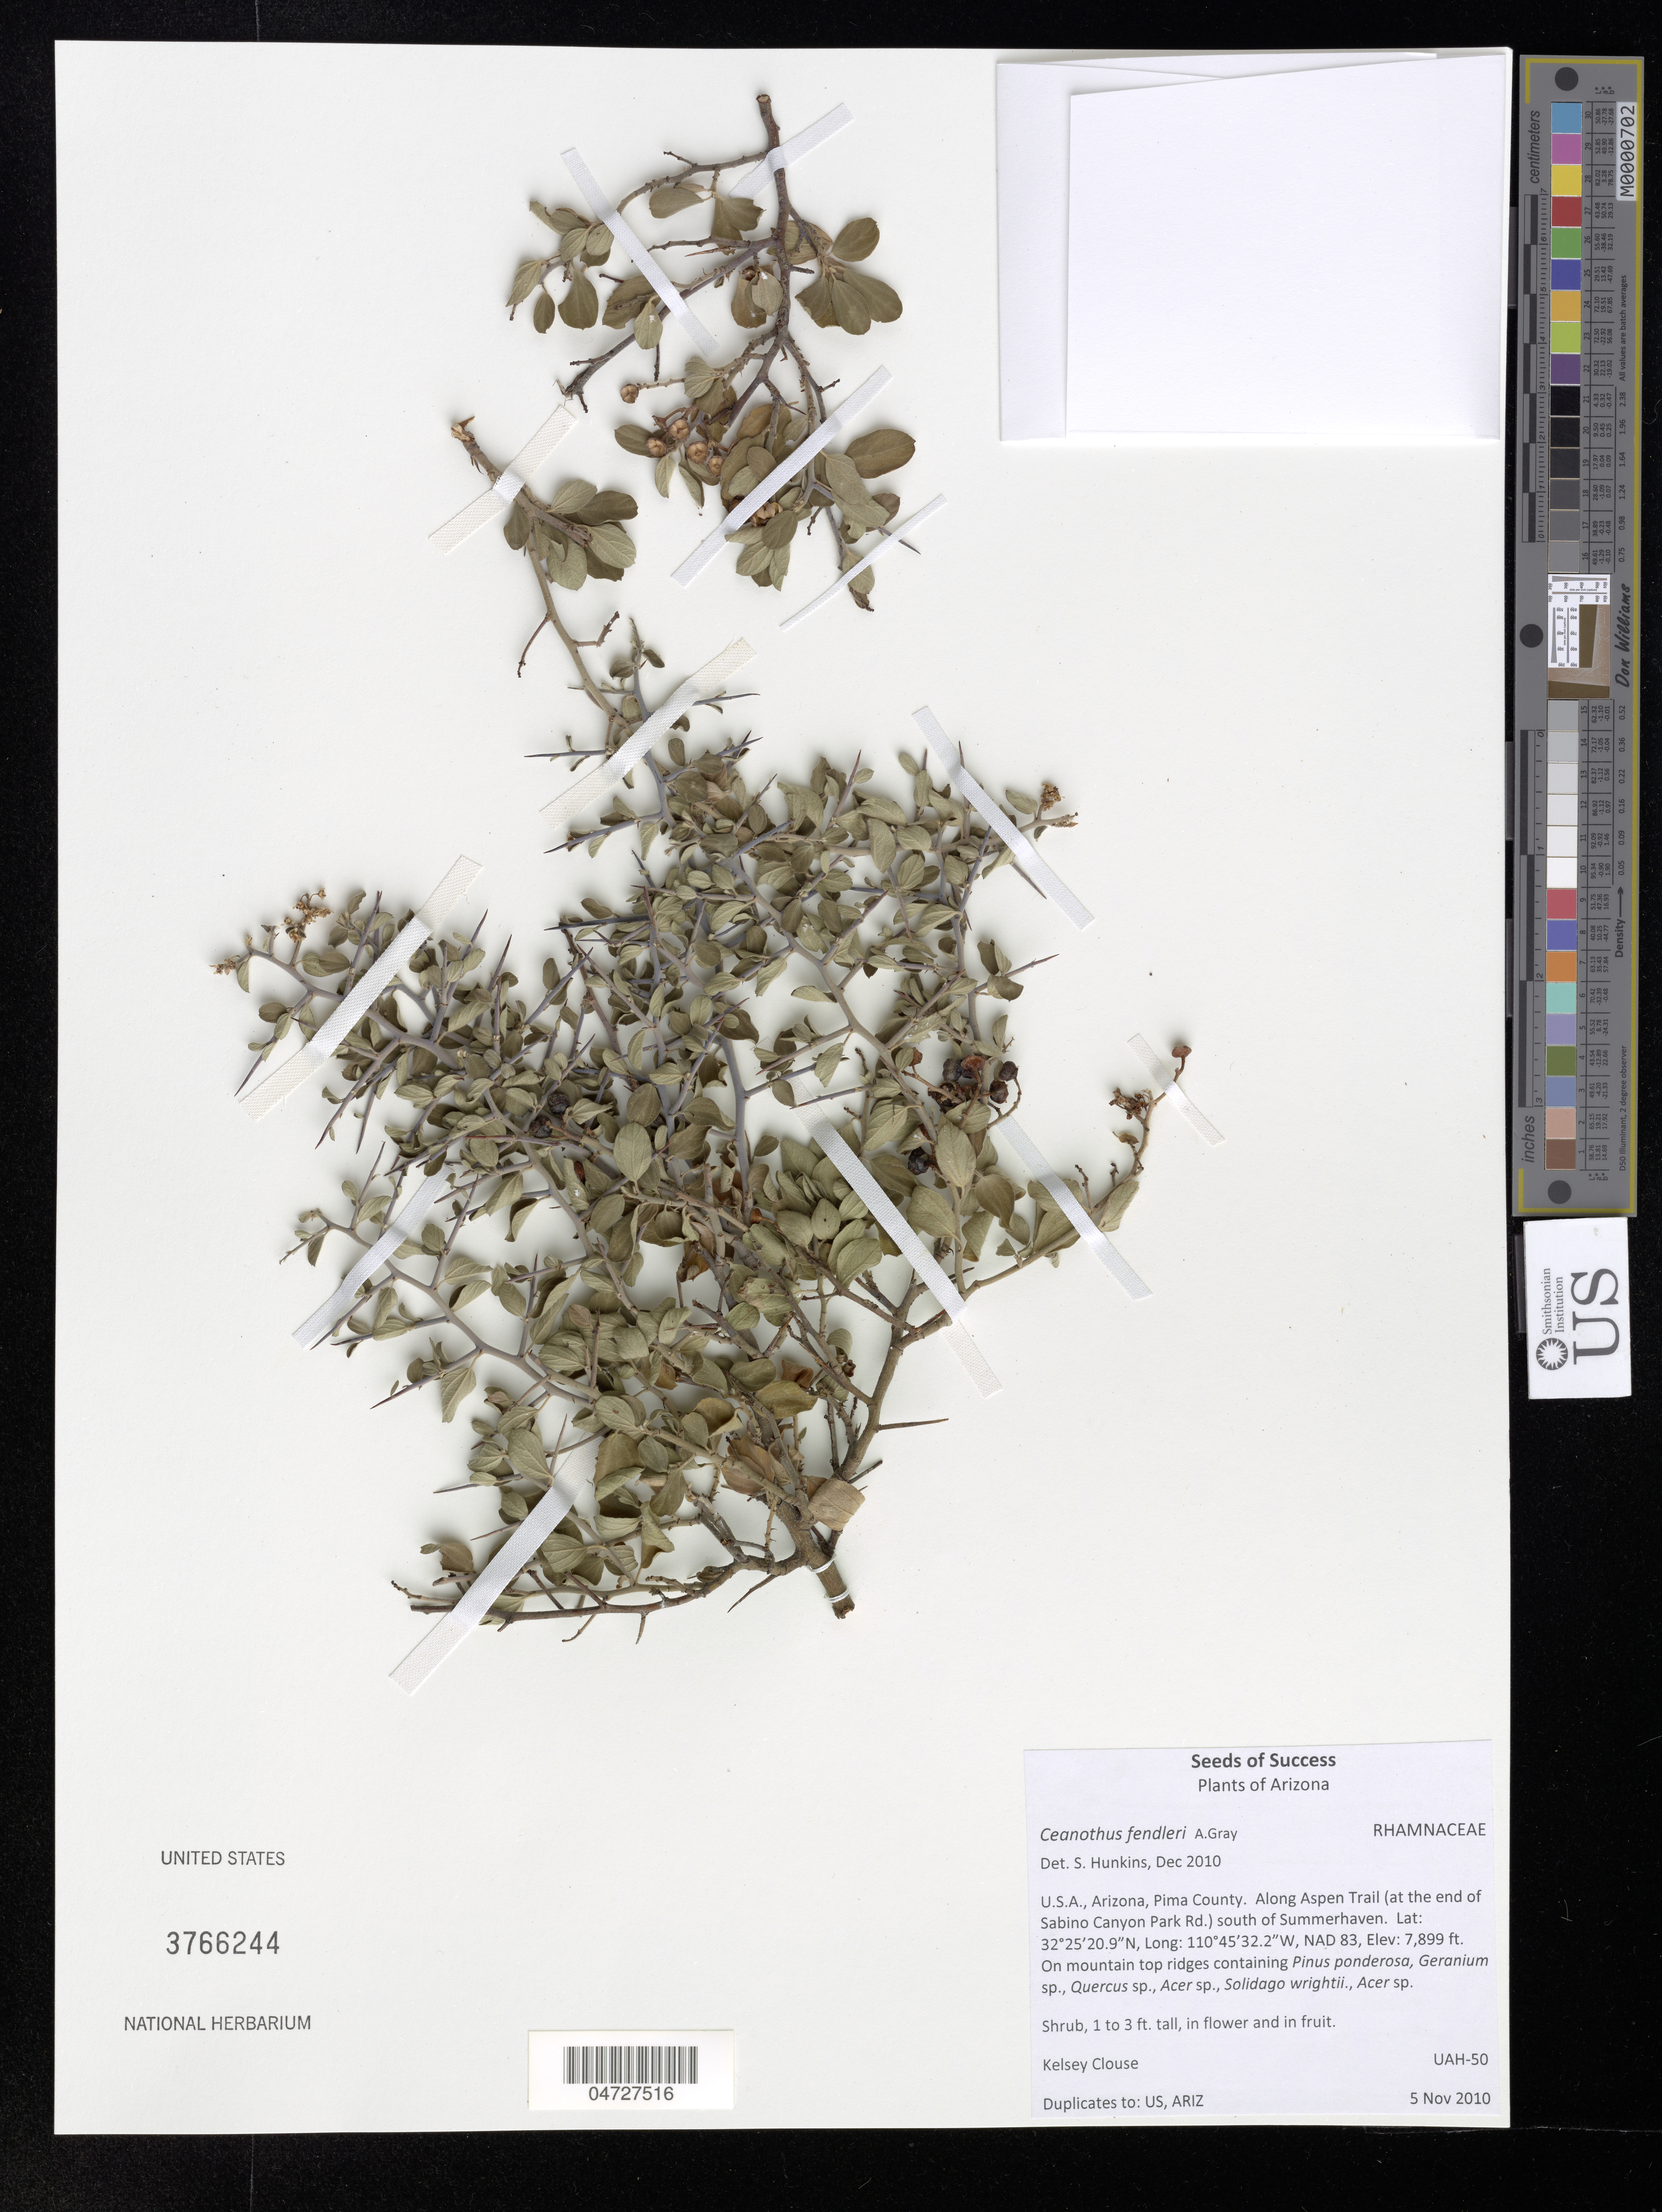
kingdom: Plantae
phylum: Tracheophyta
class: Magnoliopsida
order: Rosales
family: Rhamnaceae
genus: Ceanothus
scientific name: Ceanothus fendleri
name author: A. Gray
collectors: K. Clouse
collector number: UAH-50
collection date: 2010-11-05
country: United States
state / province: Arizona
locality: Pima County. Along Aspen Trail (at the end of Sabino Canyon Park Rd.) south of Summerhaven.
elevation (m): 2408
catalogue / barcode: US 3766244